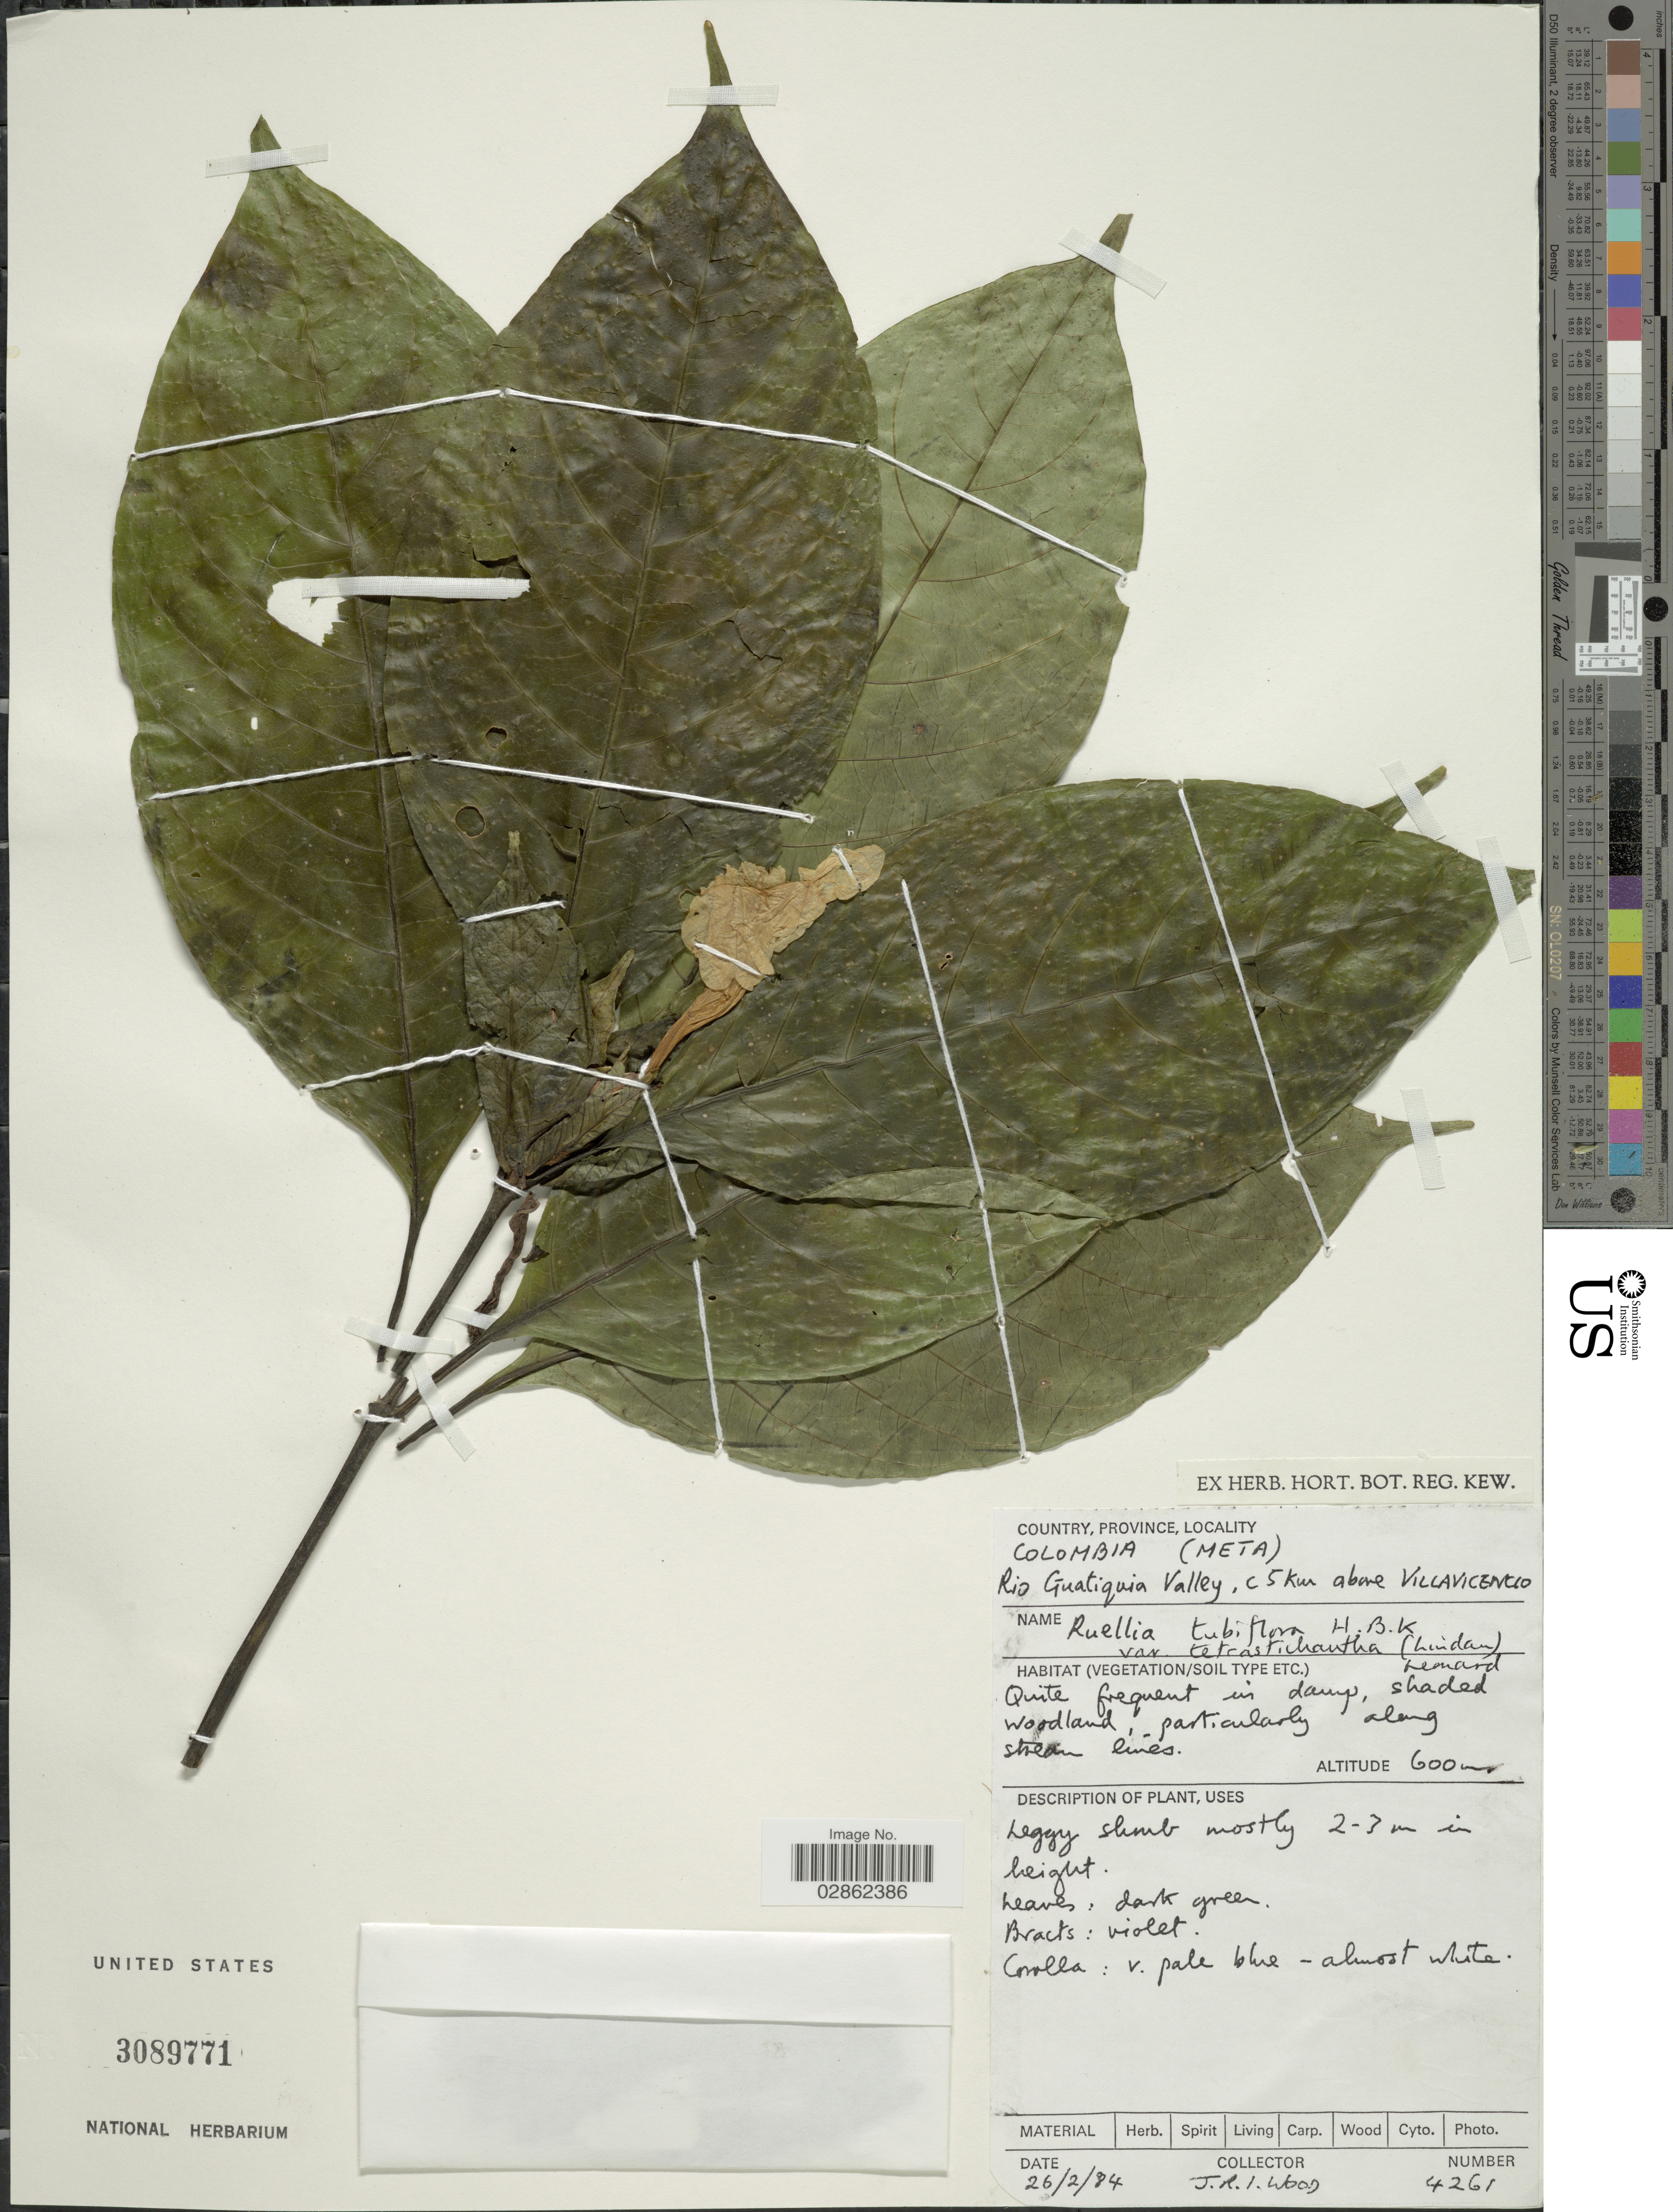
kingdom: Plantae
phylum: Tracheophyta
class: Magnoliopsida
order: Lamiales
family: Acanthaceae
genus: Ruellia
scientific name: Ruellia tubiflora var. tetrastichantha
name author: Kunth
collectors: J. R. I. Wood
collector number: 4261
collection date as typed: Transcribed d/m/y: 26/2/84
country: Colombia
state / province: Meta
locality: Rio Guatiquia Valley, c 5 km above Villavicencio.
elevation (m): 600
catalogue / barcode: US 3089771